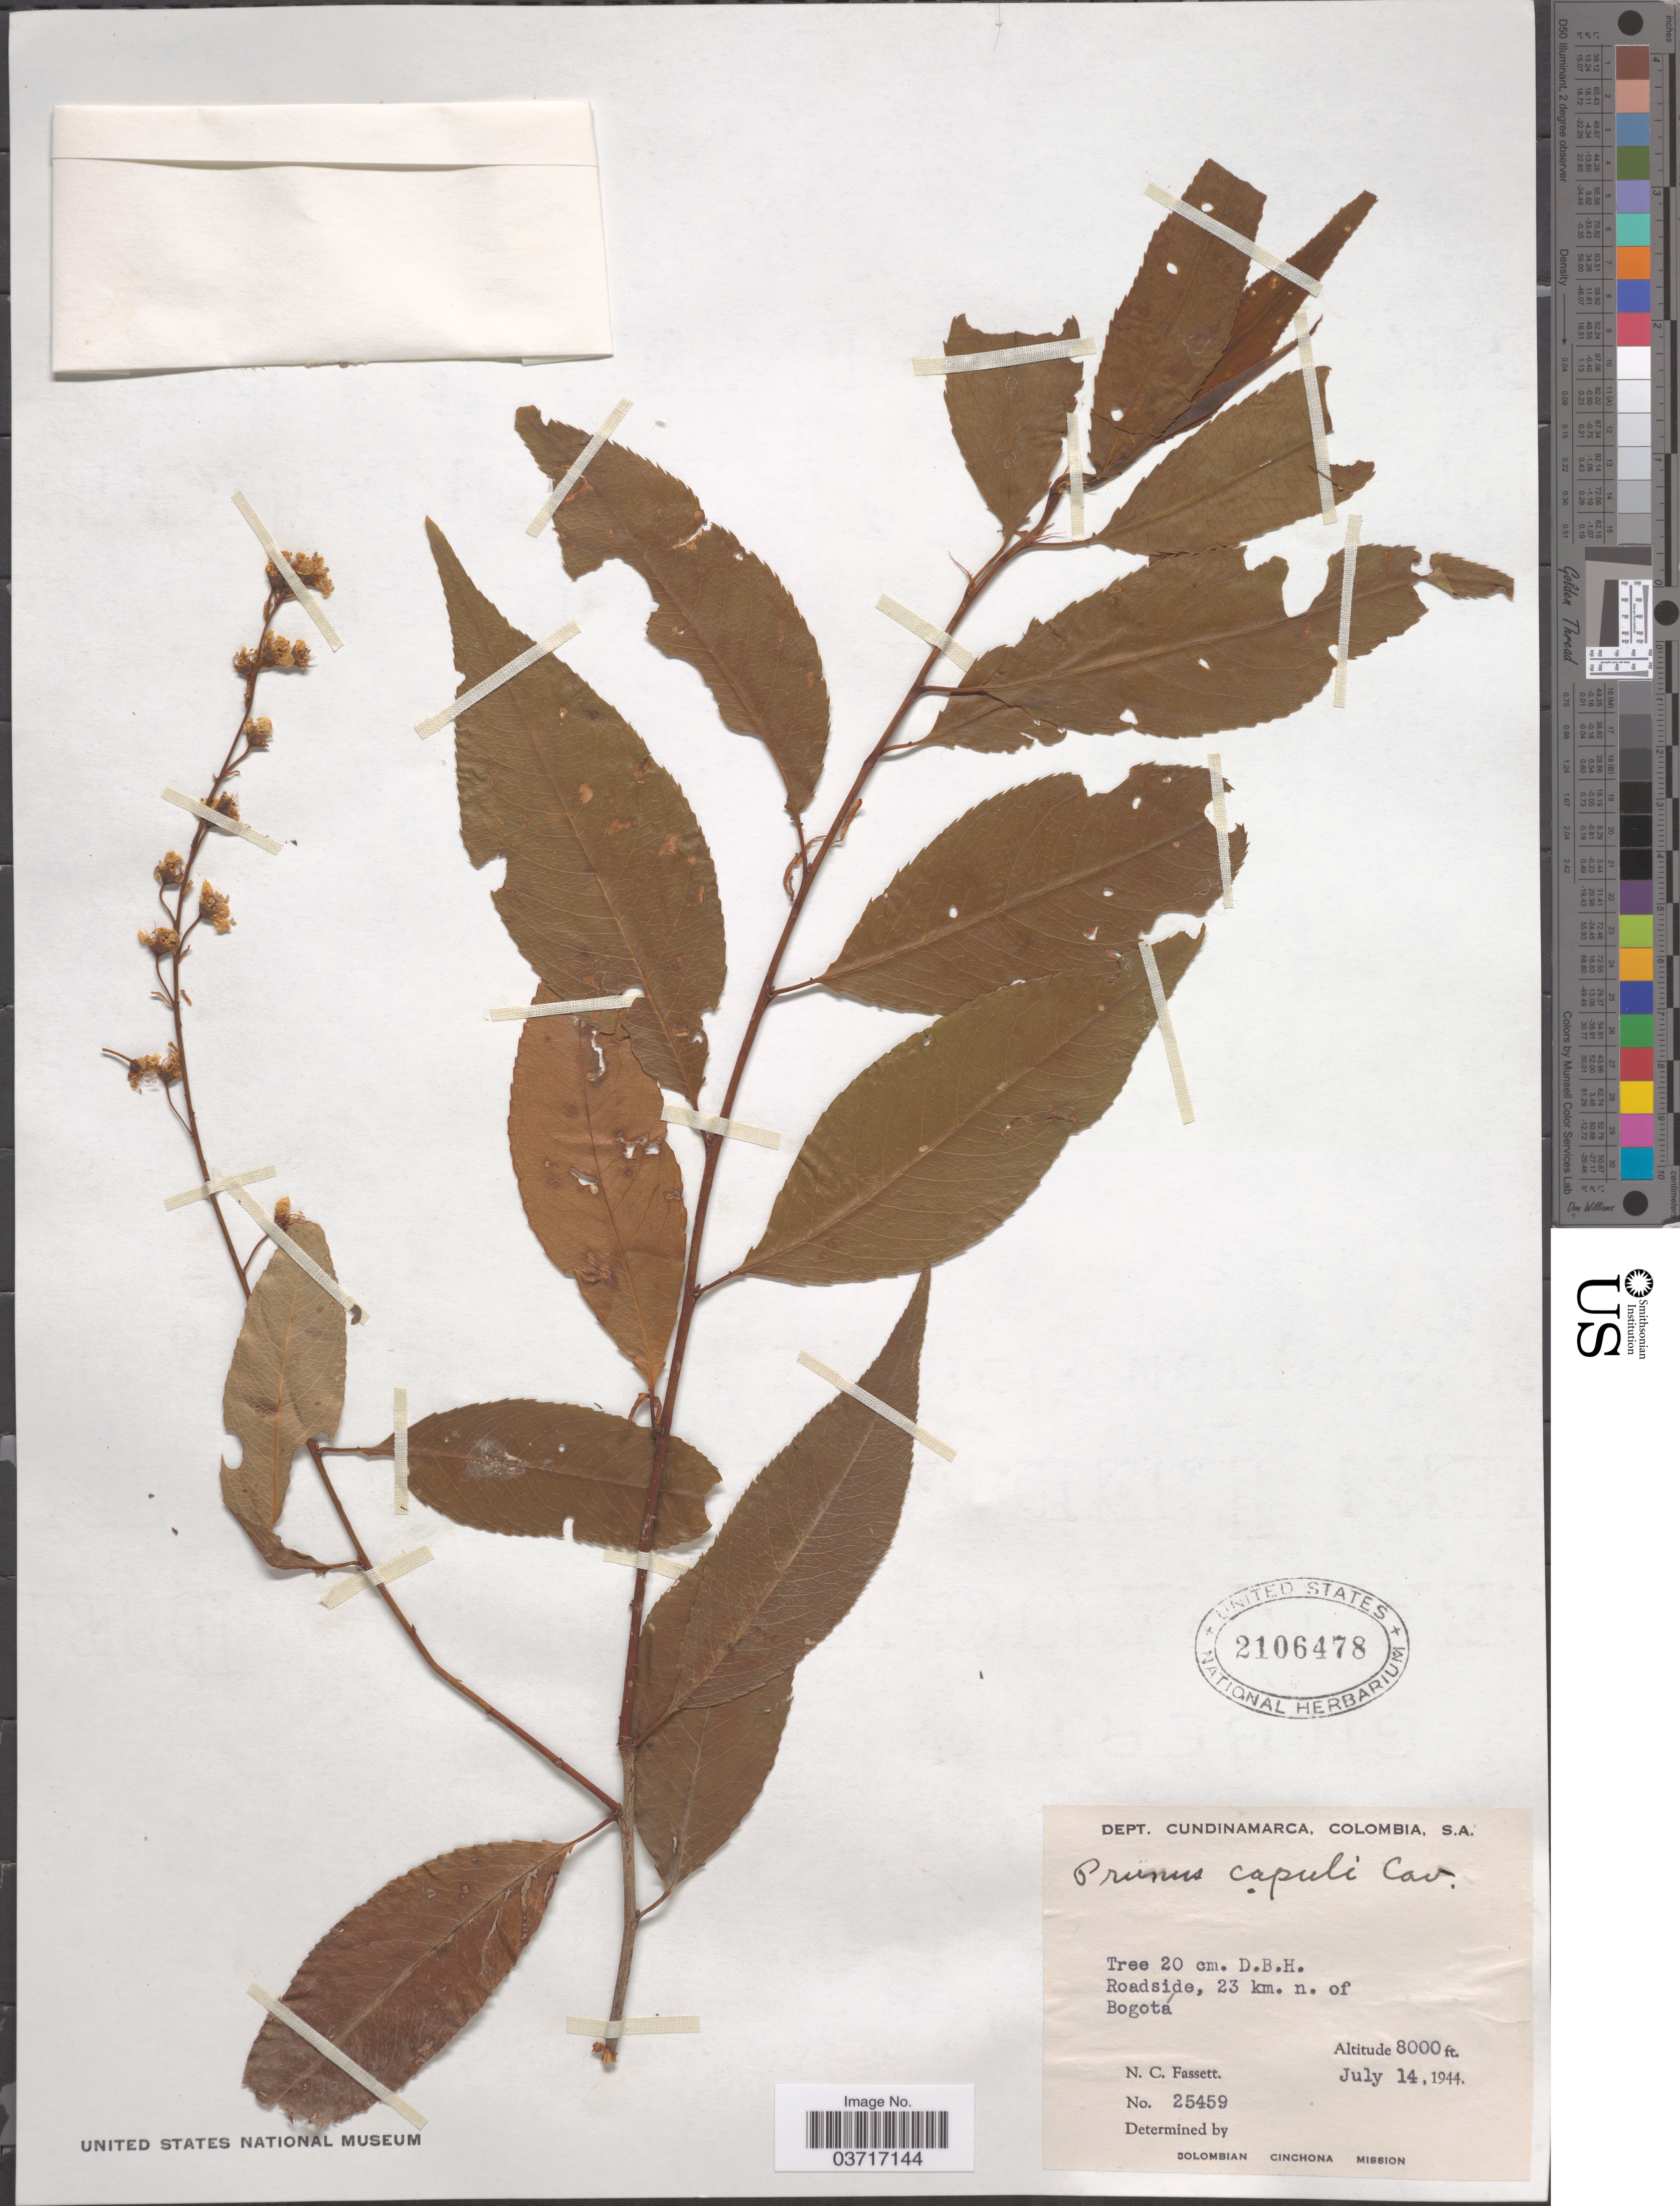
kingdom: Plantae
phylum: Tracheophyta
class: Magnoliopsida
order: Rosales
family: Rosaceae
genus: Prunus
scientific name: Prunus serotina subsp. capuli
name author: (Cav. ex Spreng.) McVaugh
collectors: N. C. Fassett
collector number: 25459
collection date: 1944-07-14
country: Colombia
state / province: Cundinamarca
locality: Dept. Cundinamarca. Roadside, 23 km. n. of Bogotá.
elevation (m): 2438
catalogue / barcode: US 2106478